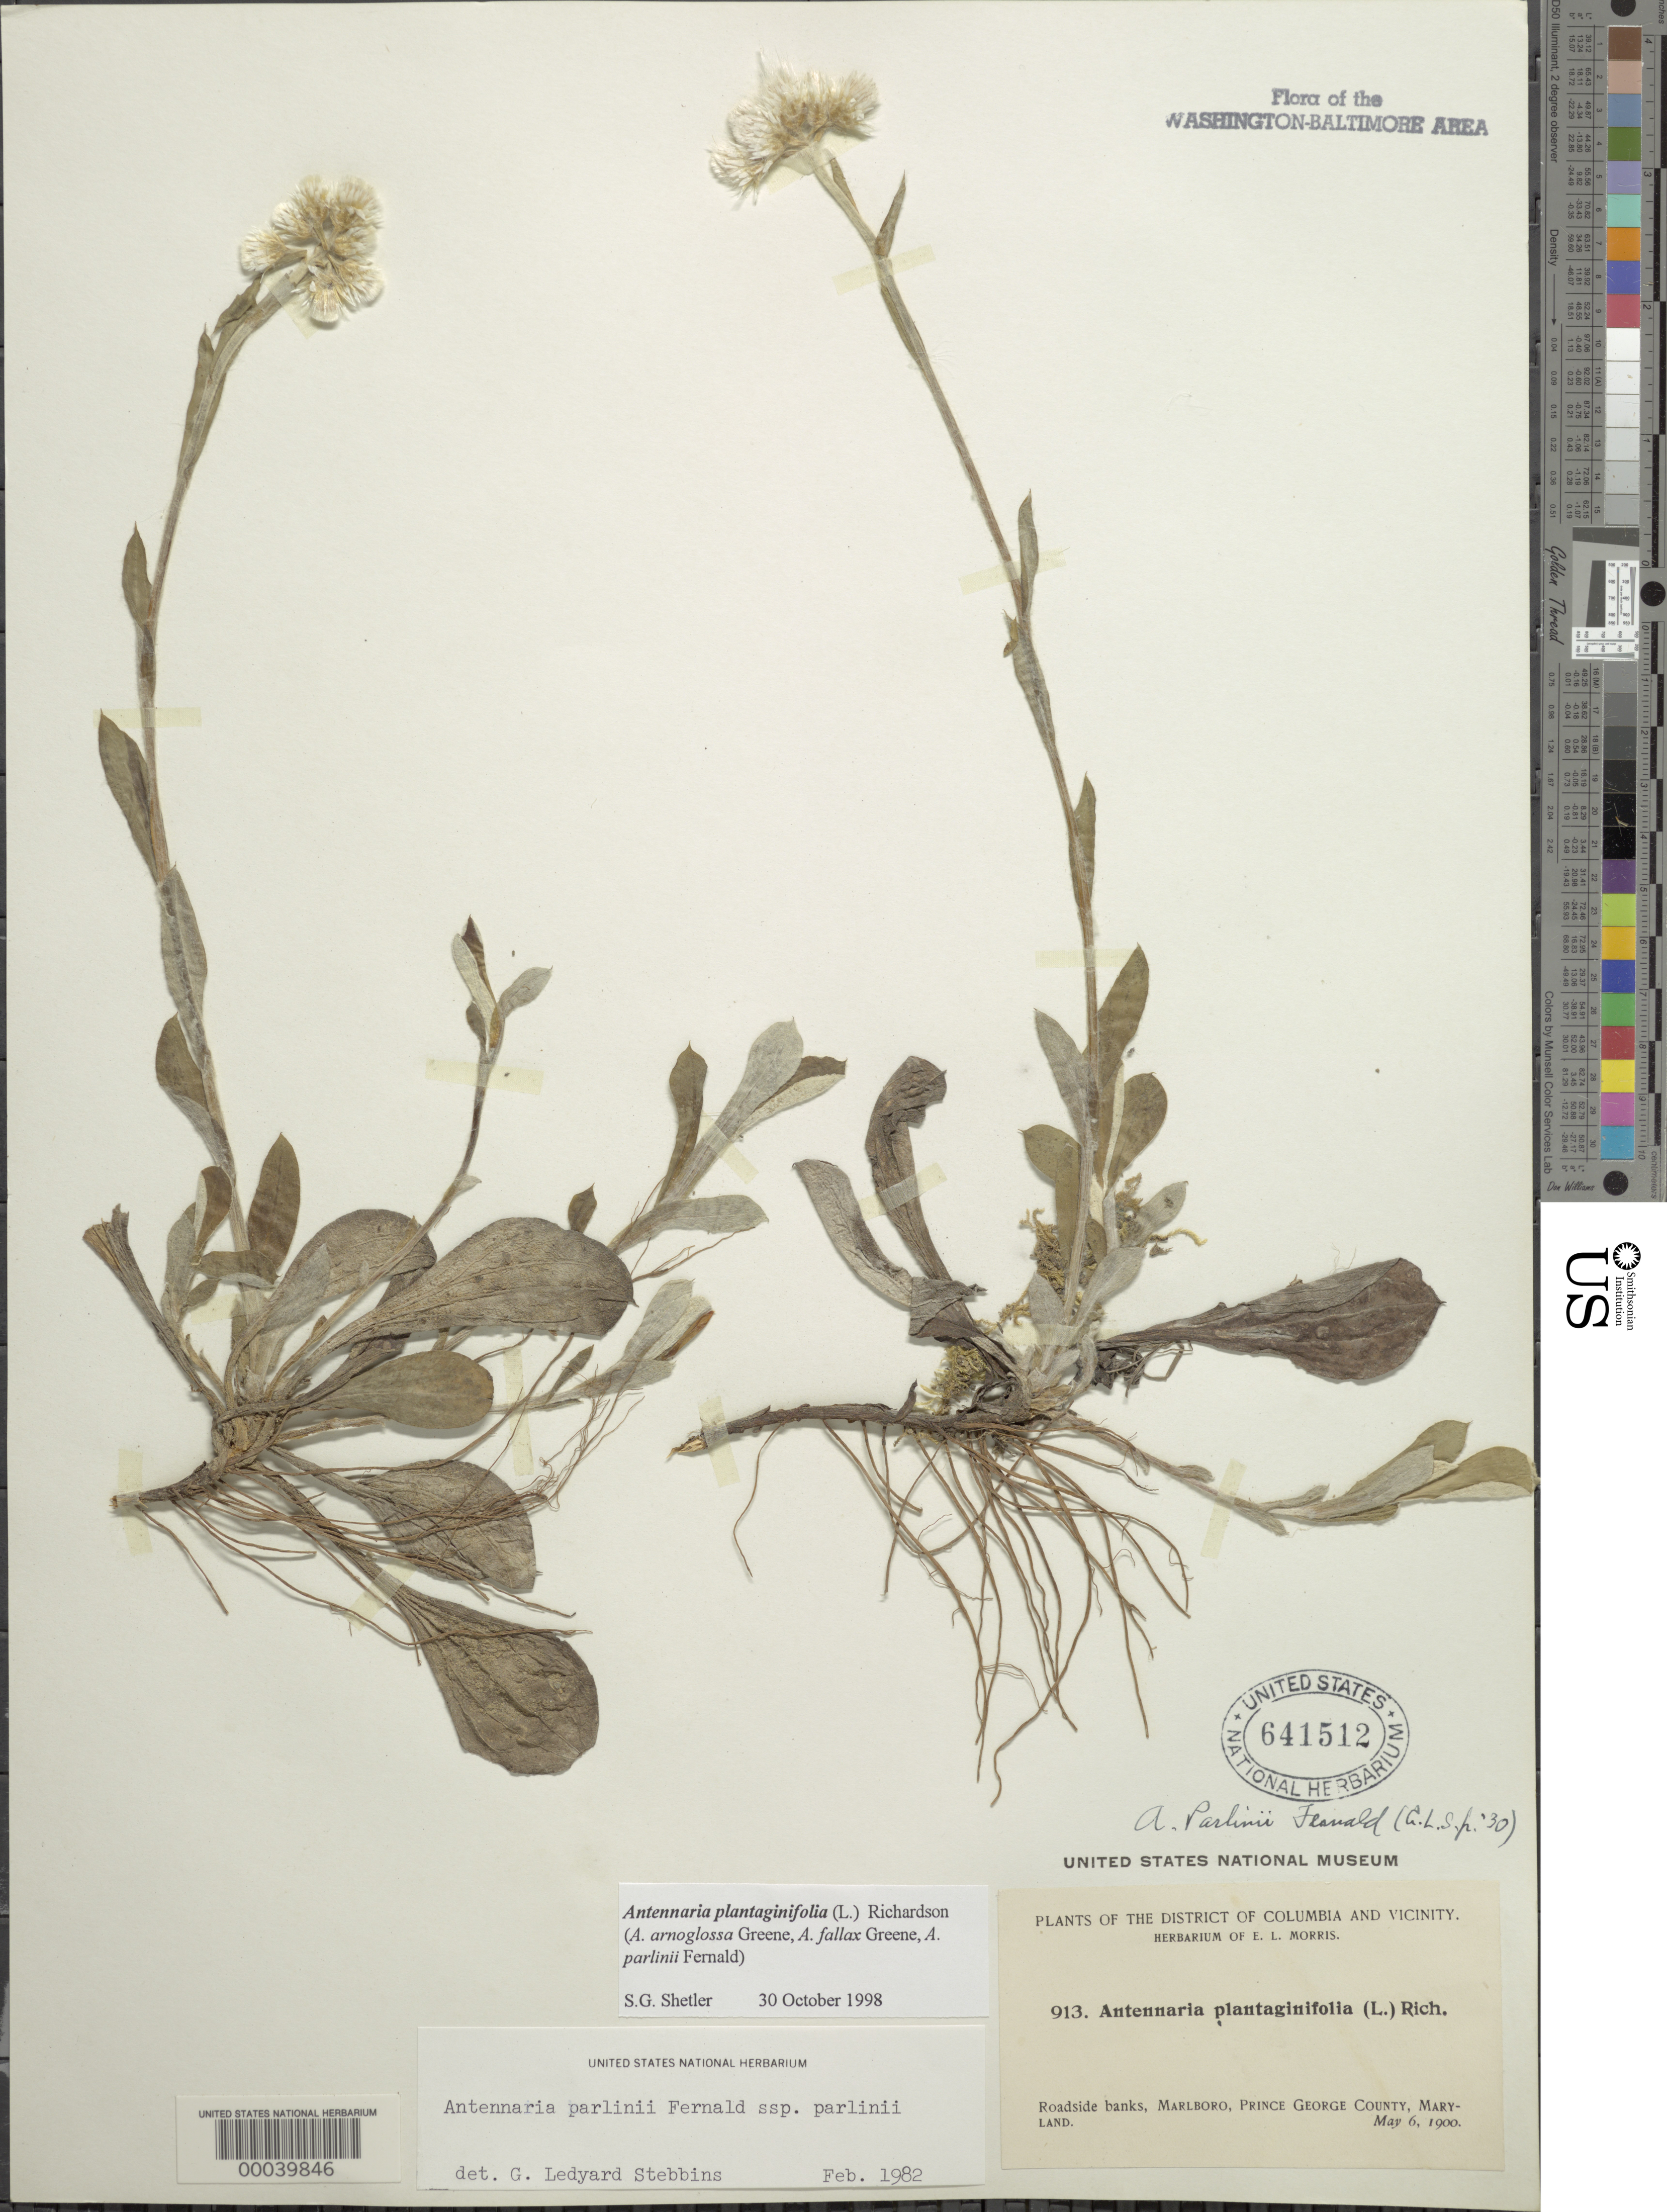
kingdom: Plantae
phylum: Tracheophyta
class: Magnoliopsida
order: Asterales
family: Asteraceae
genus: Antennaria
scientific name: Antennaria plantaginifolia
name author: (L.) Richardson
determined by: Stebbins, G. L.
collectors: E. L. Morris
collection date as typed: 06 May 1900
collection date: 1900-05-06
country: United States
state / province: Maryland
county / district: Prince George's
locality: Marlboro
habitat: Roadside banks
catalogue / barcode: US 641512